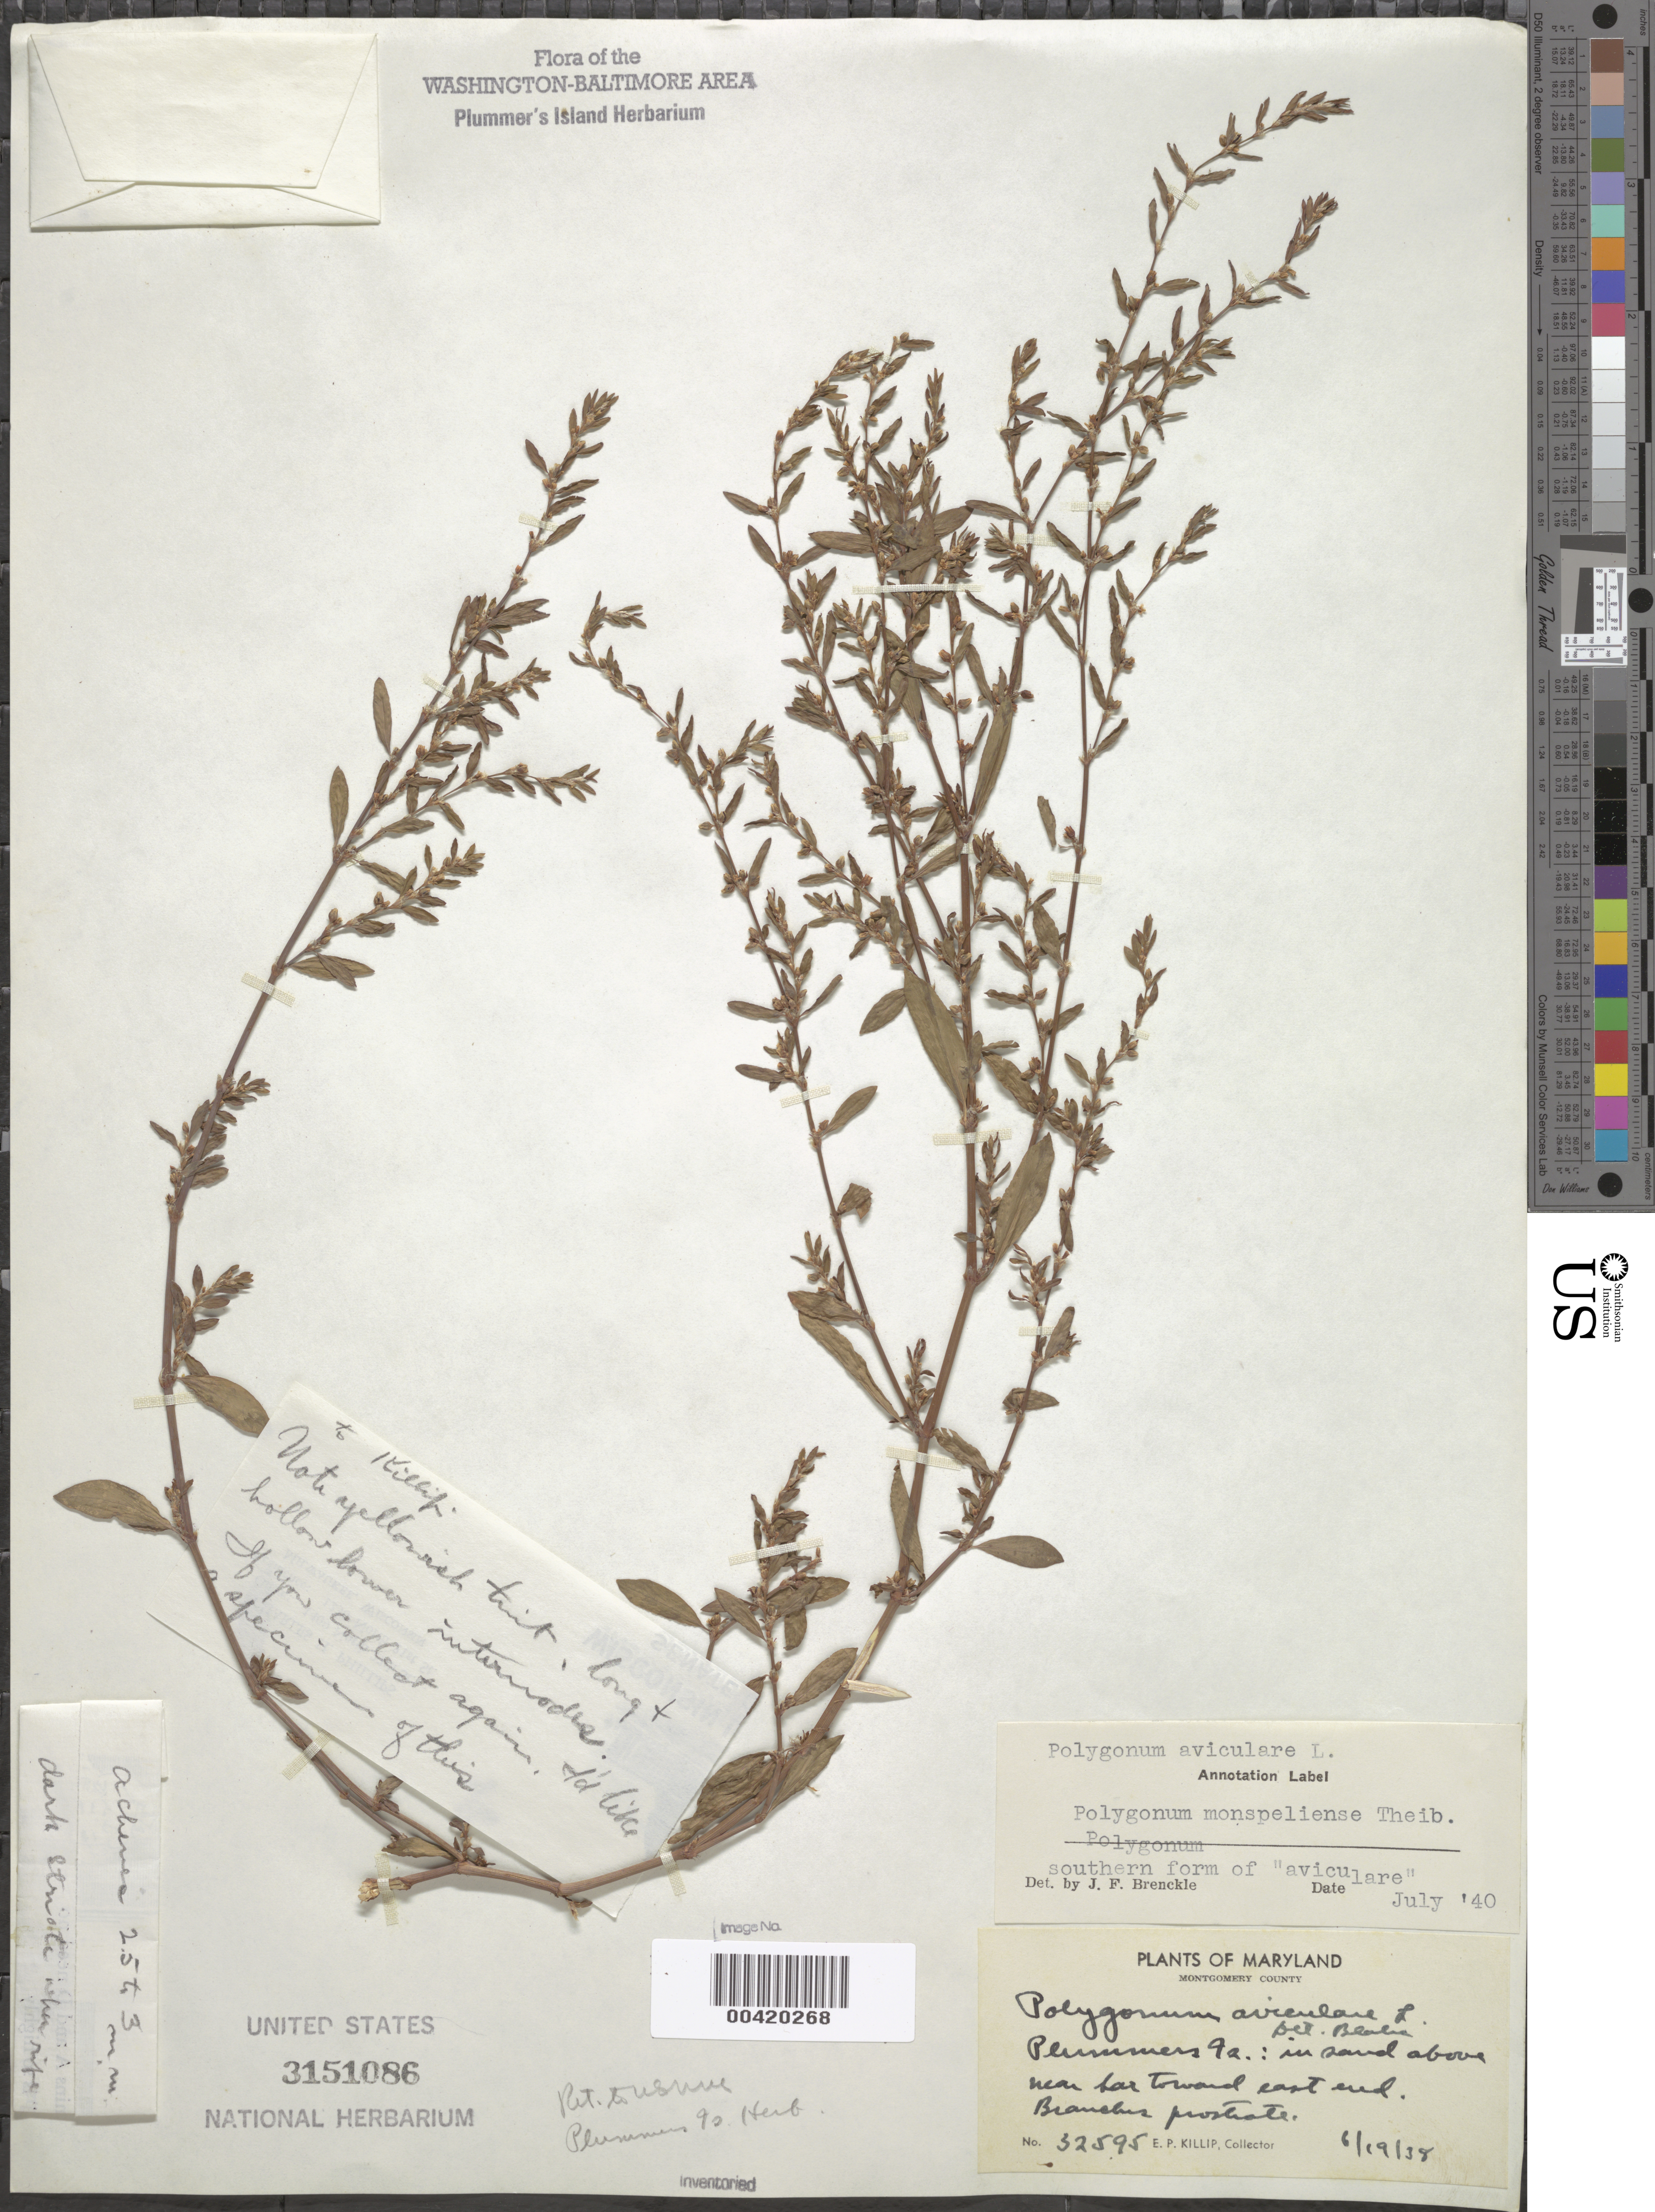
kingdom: Plantae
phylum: Tracheophyta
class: Magnoliopsida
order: Caryophyllales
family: Polygonaceae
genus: Polygonum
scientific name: Polygonum aviculare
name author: L.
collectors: E. P. Killip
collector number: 32595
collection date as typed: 19 Jun 1938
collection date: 1938-06-19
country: United States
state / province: Maryland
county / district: Montgomery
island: Plummers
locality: Plummer's Island; near bar toward east end C. & O. Canal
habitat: In sand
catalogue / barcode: US 3151086